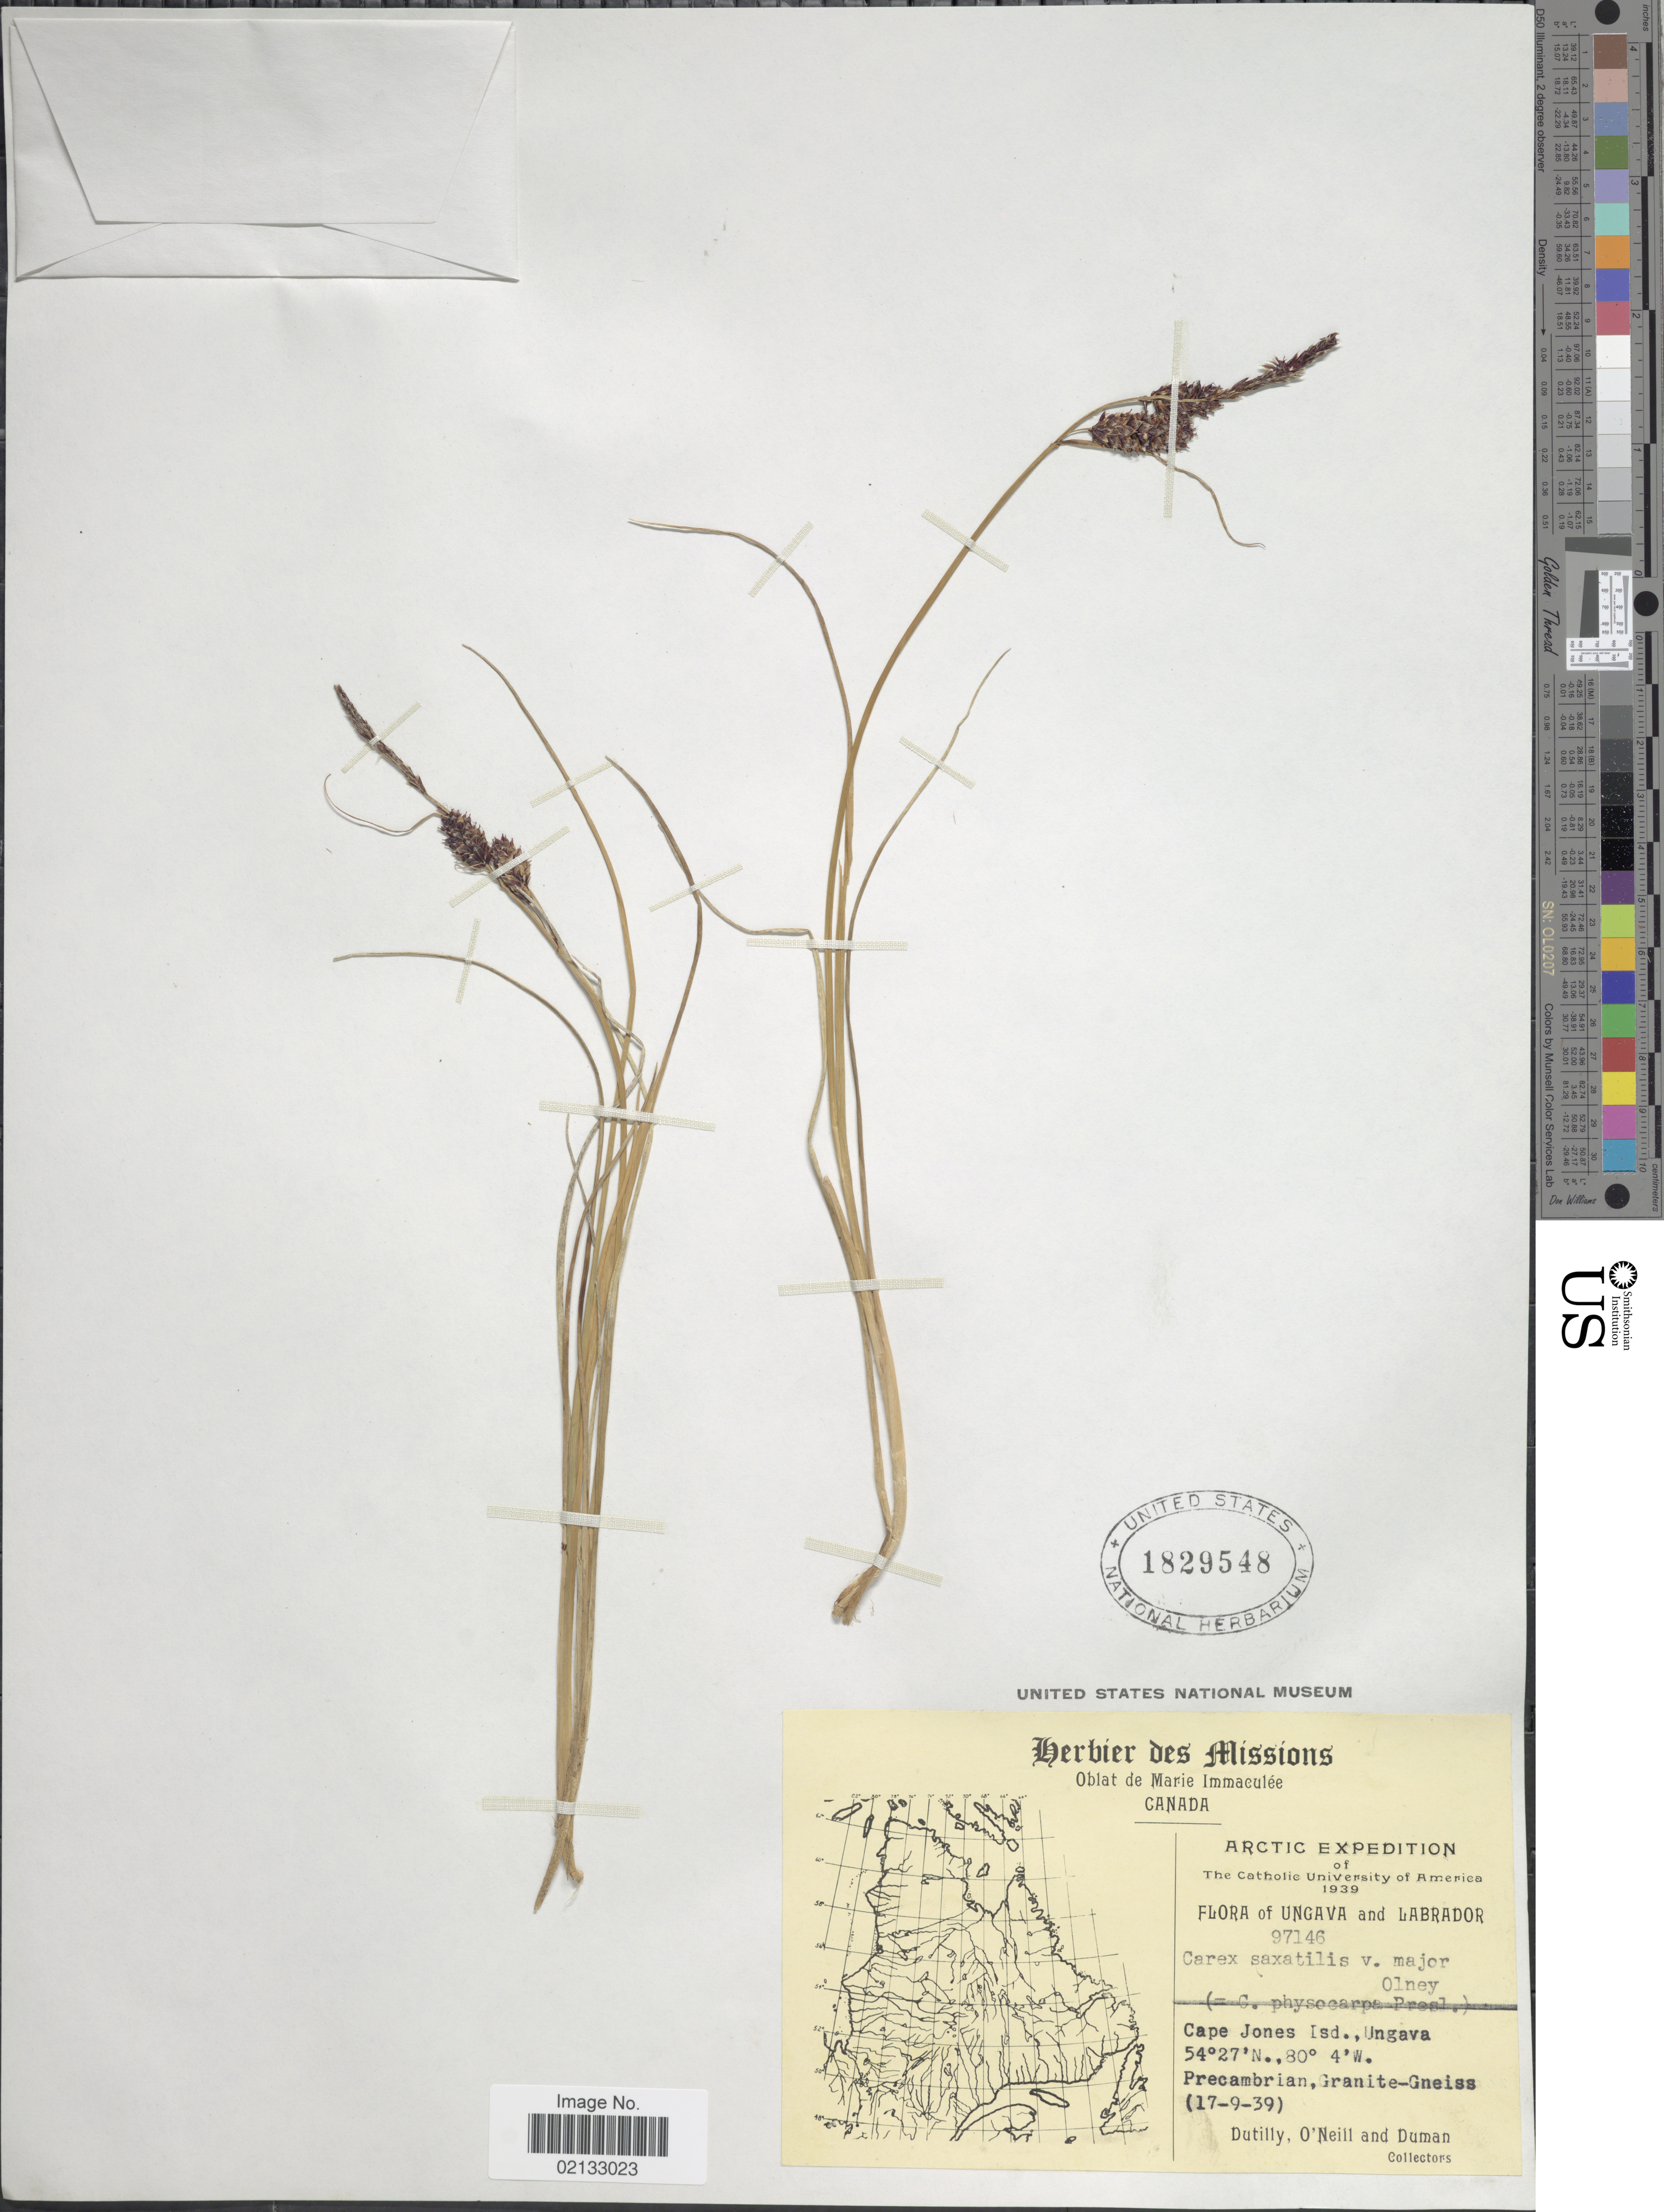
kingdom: Plantae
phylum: Tracheophyta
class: Liliopsida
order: Poales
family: Cyperaceae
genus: Carex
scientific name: Carex saxatilis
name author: L.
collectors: -. Dutilly, O' Neill & -. Duman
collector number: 97146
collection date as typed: Transcribed d/m/y: 17/9/39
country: Canada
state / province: Nunavut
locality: Arctic. Ungava. Cape Jones Isd., Ungava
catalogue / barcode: US 1829548